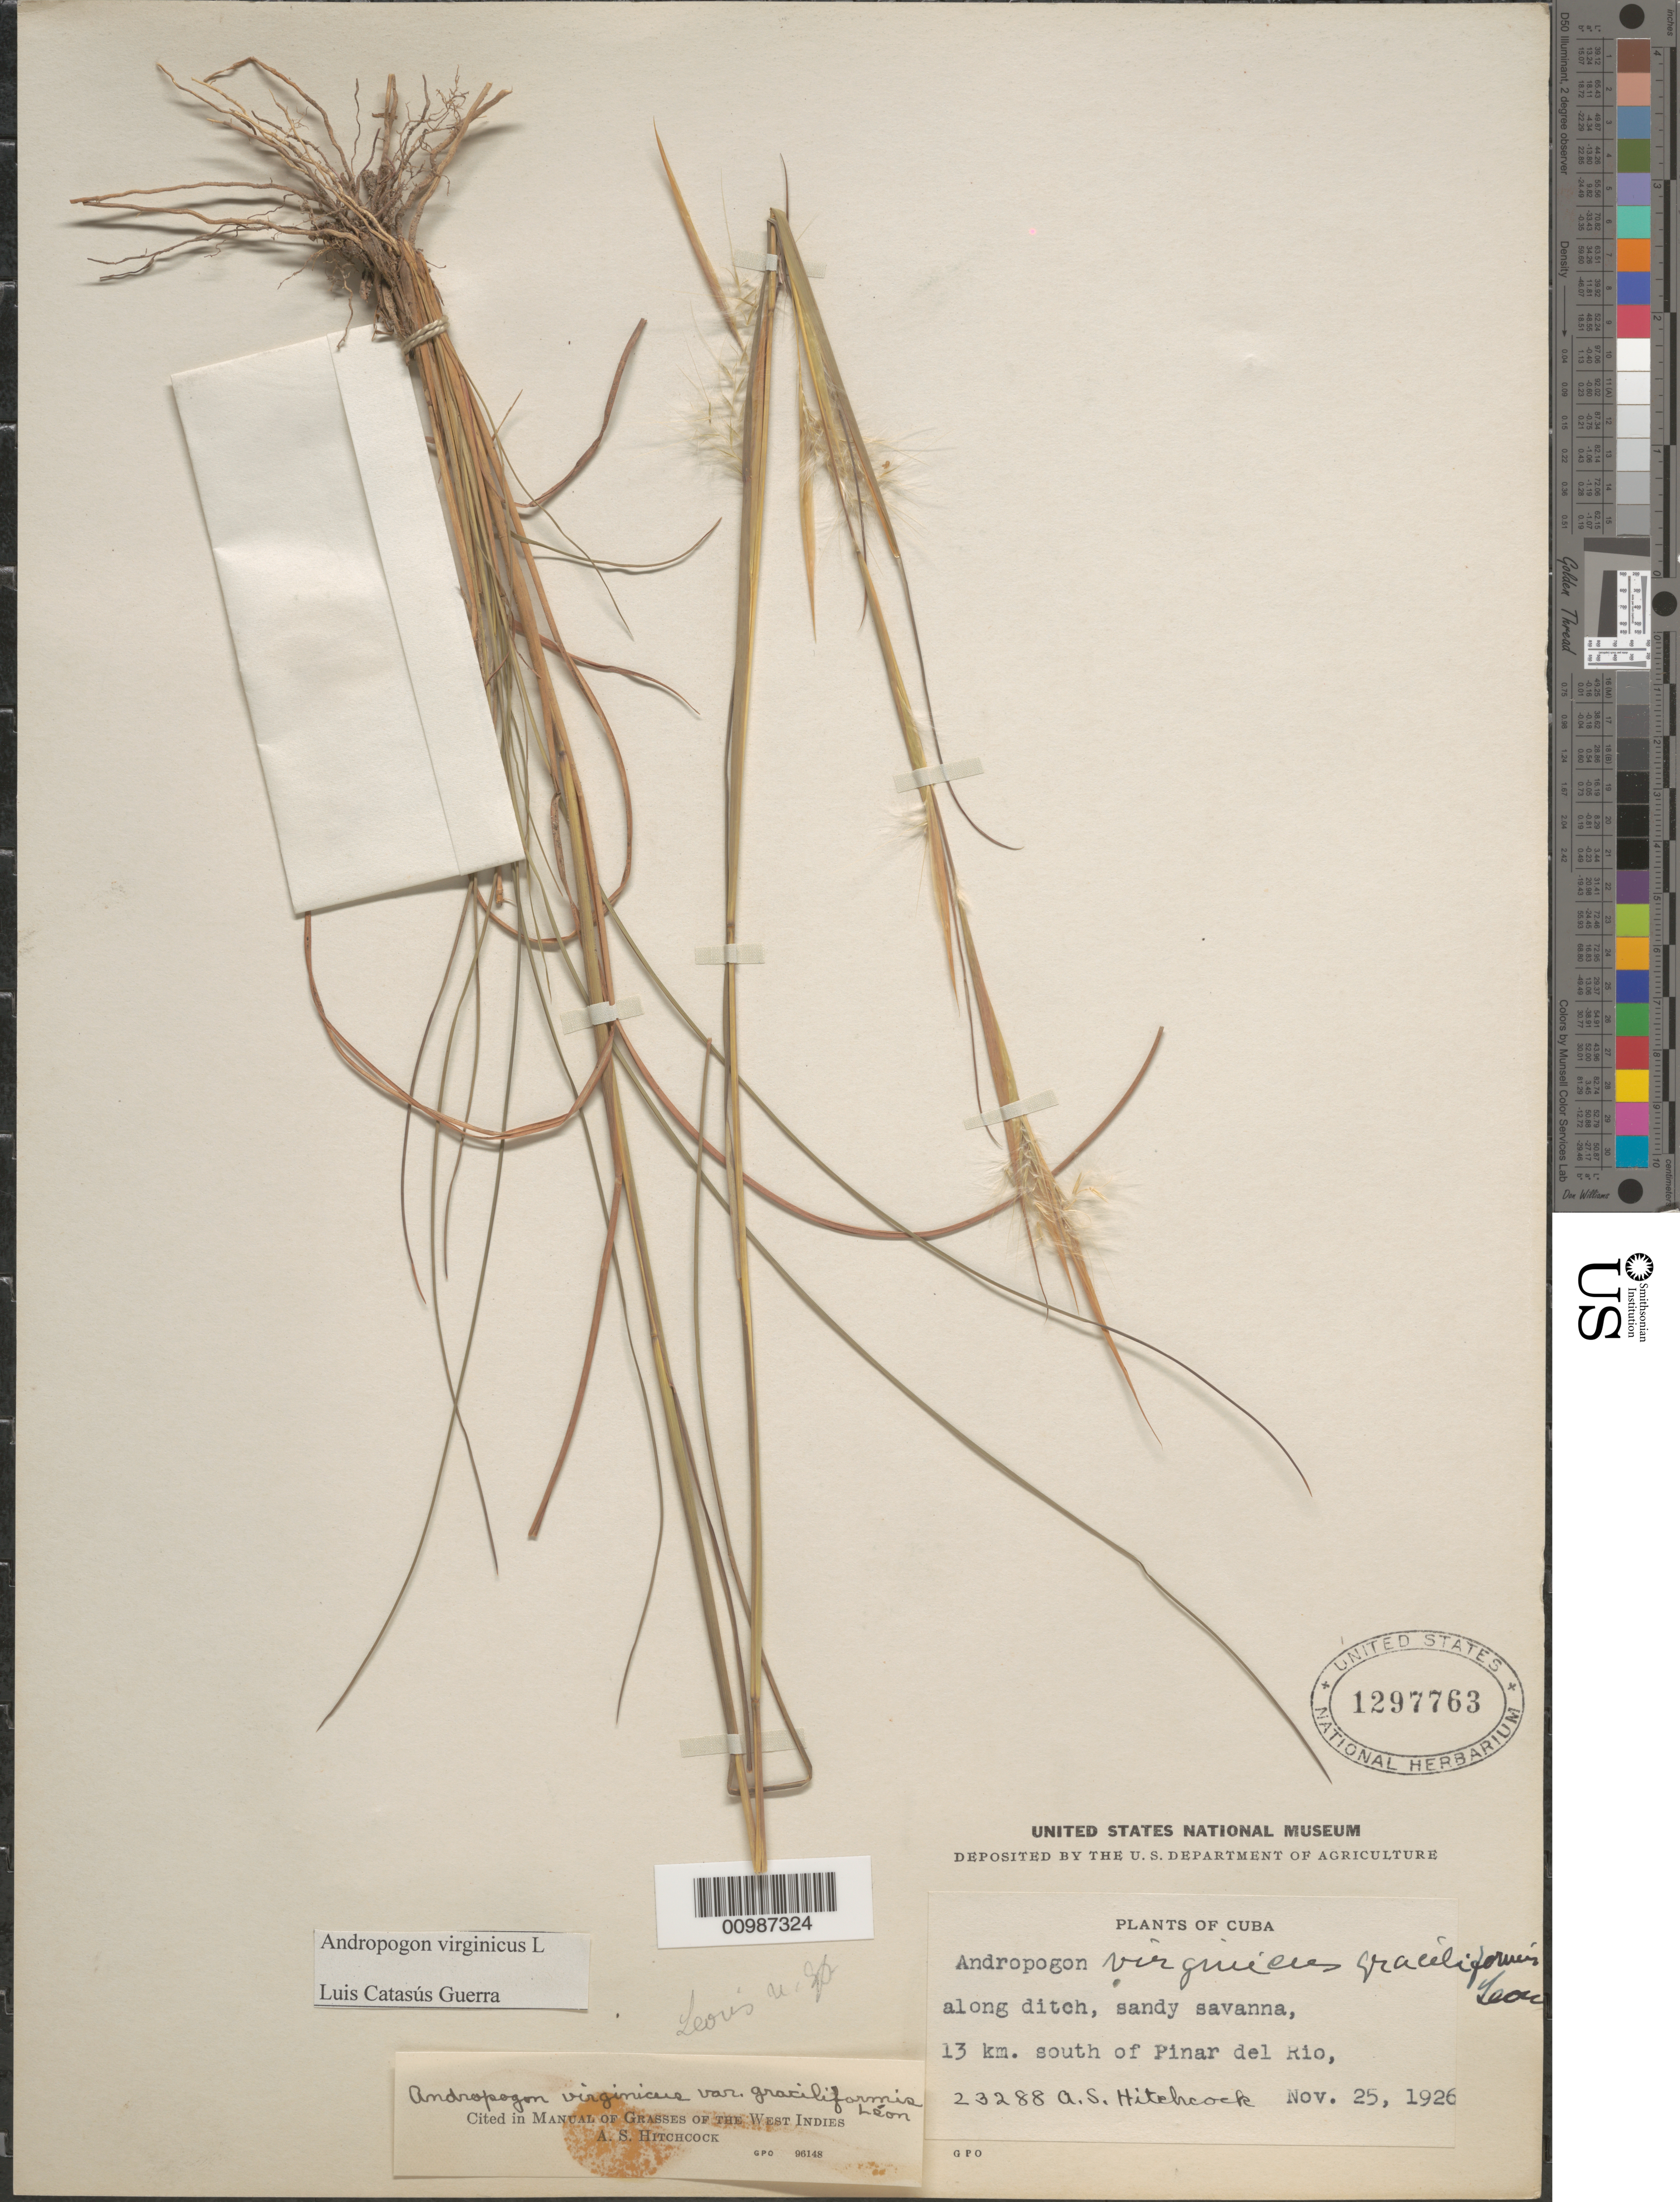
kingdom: Plantae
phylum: Tracheophyta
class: Liliopsida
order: Poales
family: Poaceae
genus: Andropogon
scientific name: Andropogon virginicus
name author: L.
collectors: A. S. Hitchcock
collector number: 23288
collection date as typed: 25 Nov 1926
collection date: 1926-11-25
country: Cuba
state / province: Pinar del Rio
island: Cuba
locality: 13 km south of Pinar del Rio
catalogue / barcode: US 1297763